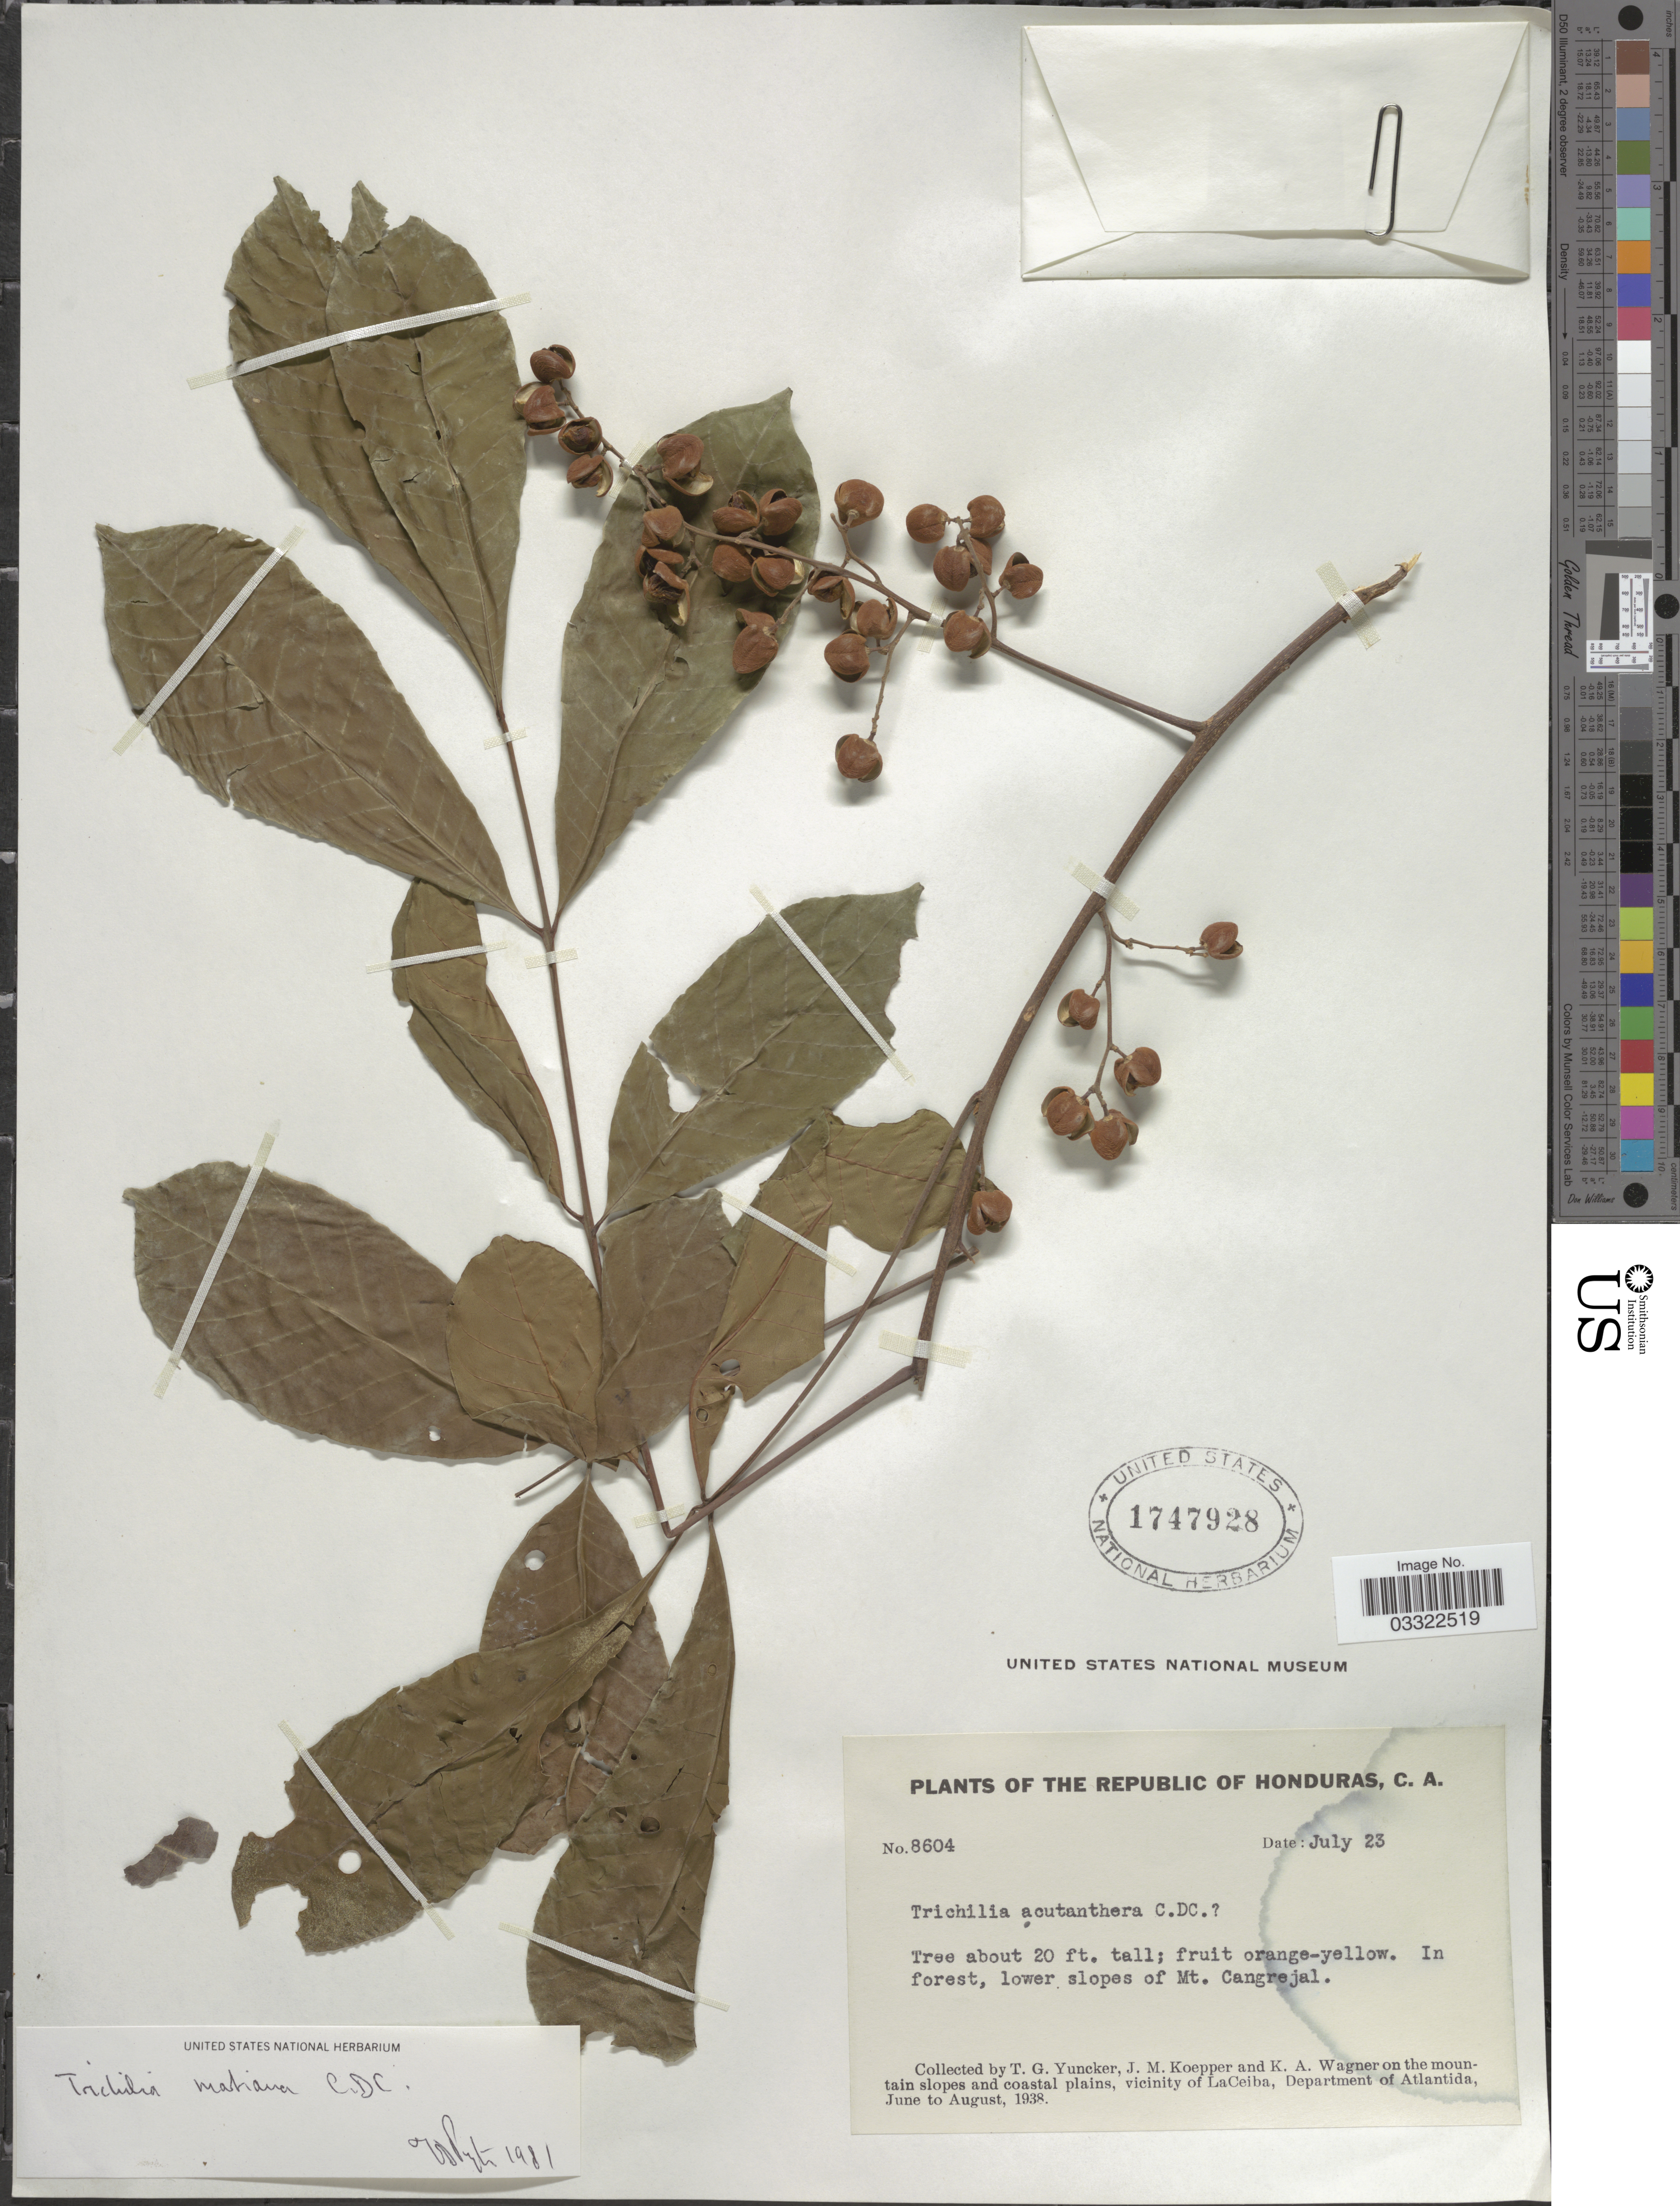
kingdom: Plantae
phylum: Tracheophyta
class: Magnoliopsida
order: Sapindales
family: Meliaceae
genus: Trichilia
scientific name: Trichilia martiana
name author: C. DC.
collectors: T. G. Yuncker, J. M. Koepper & K. A. Wagner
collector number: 8604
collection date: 1938-07-23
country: Honduras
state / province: Atlántida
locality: In forest, lower slopes of Mt. Cangrejal. On the mountain slopes and coastal plains, vicinity of La Ceiba, Department of Atlantida.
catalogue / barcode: US 1747928